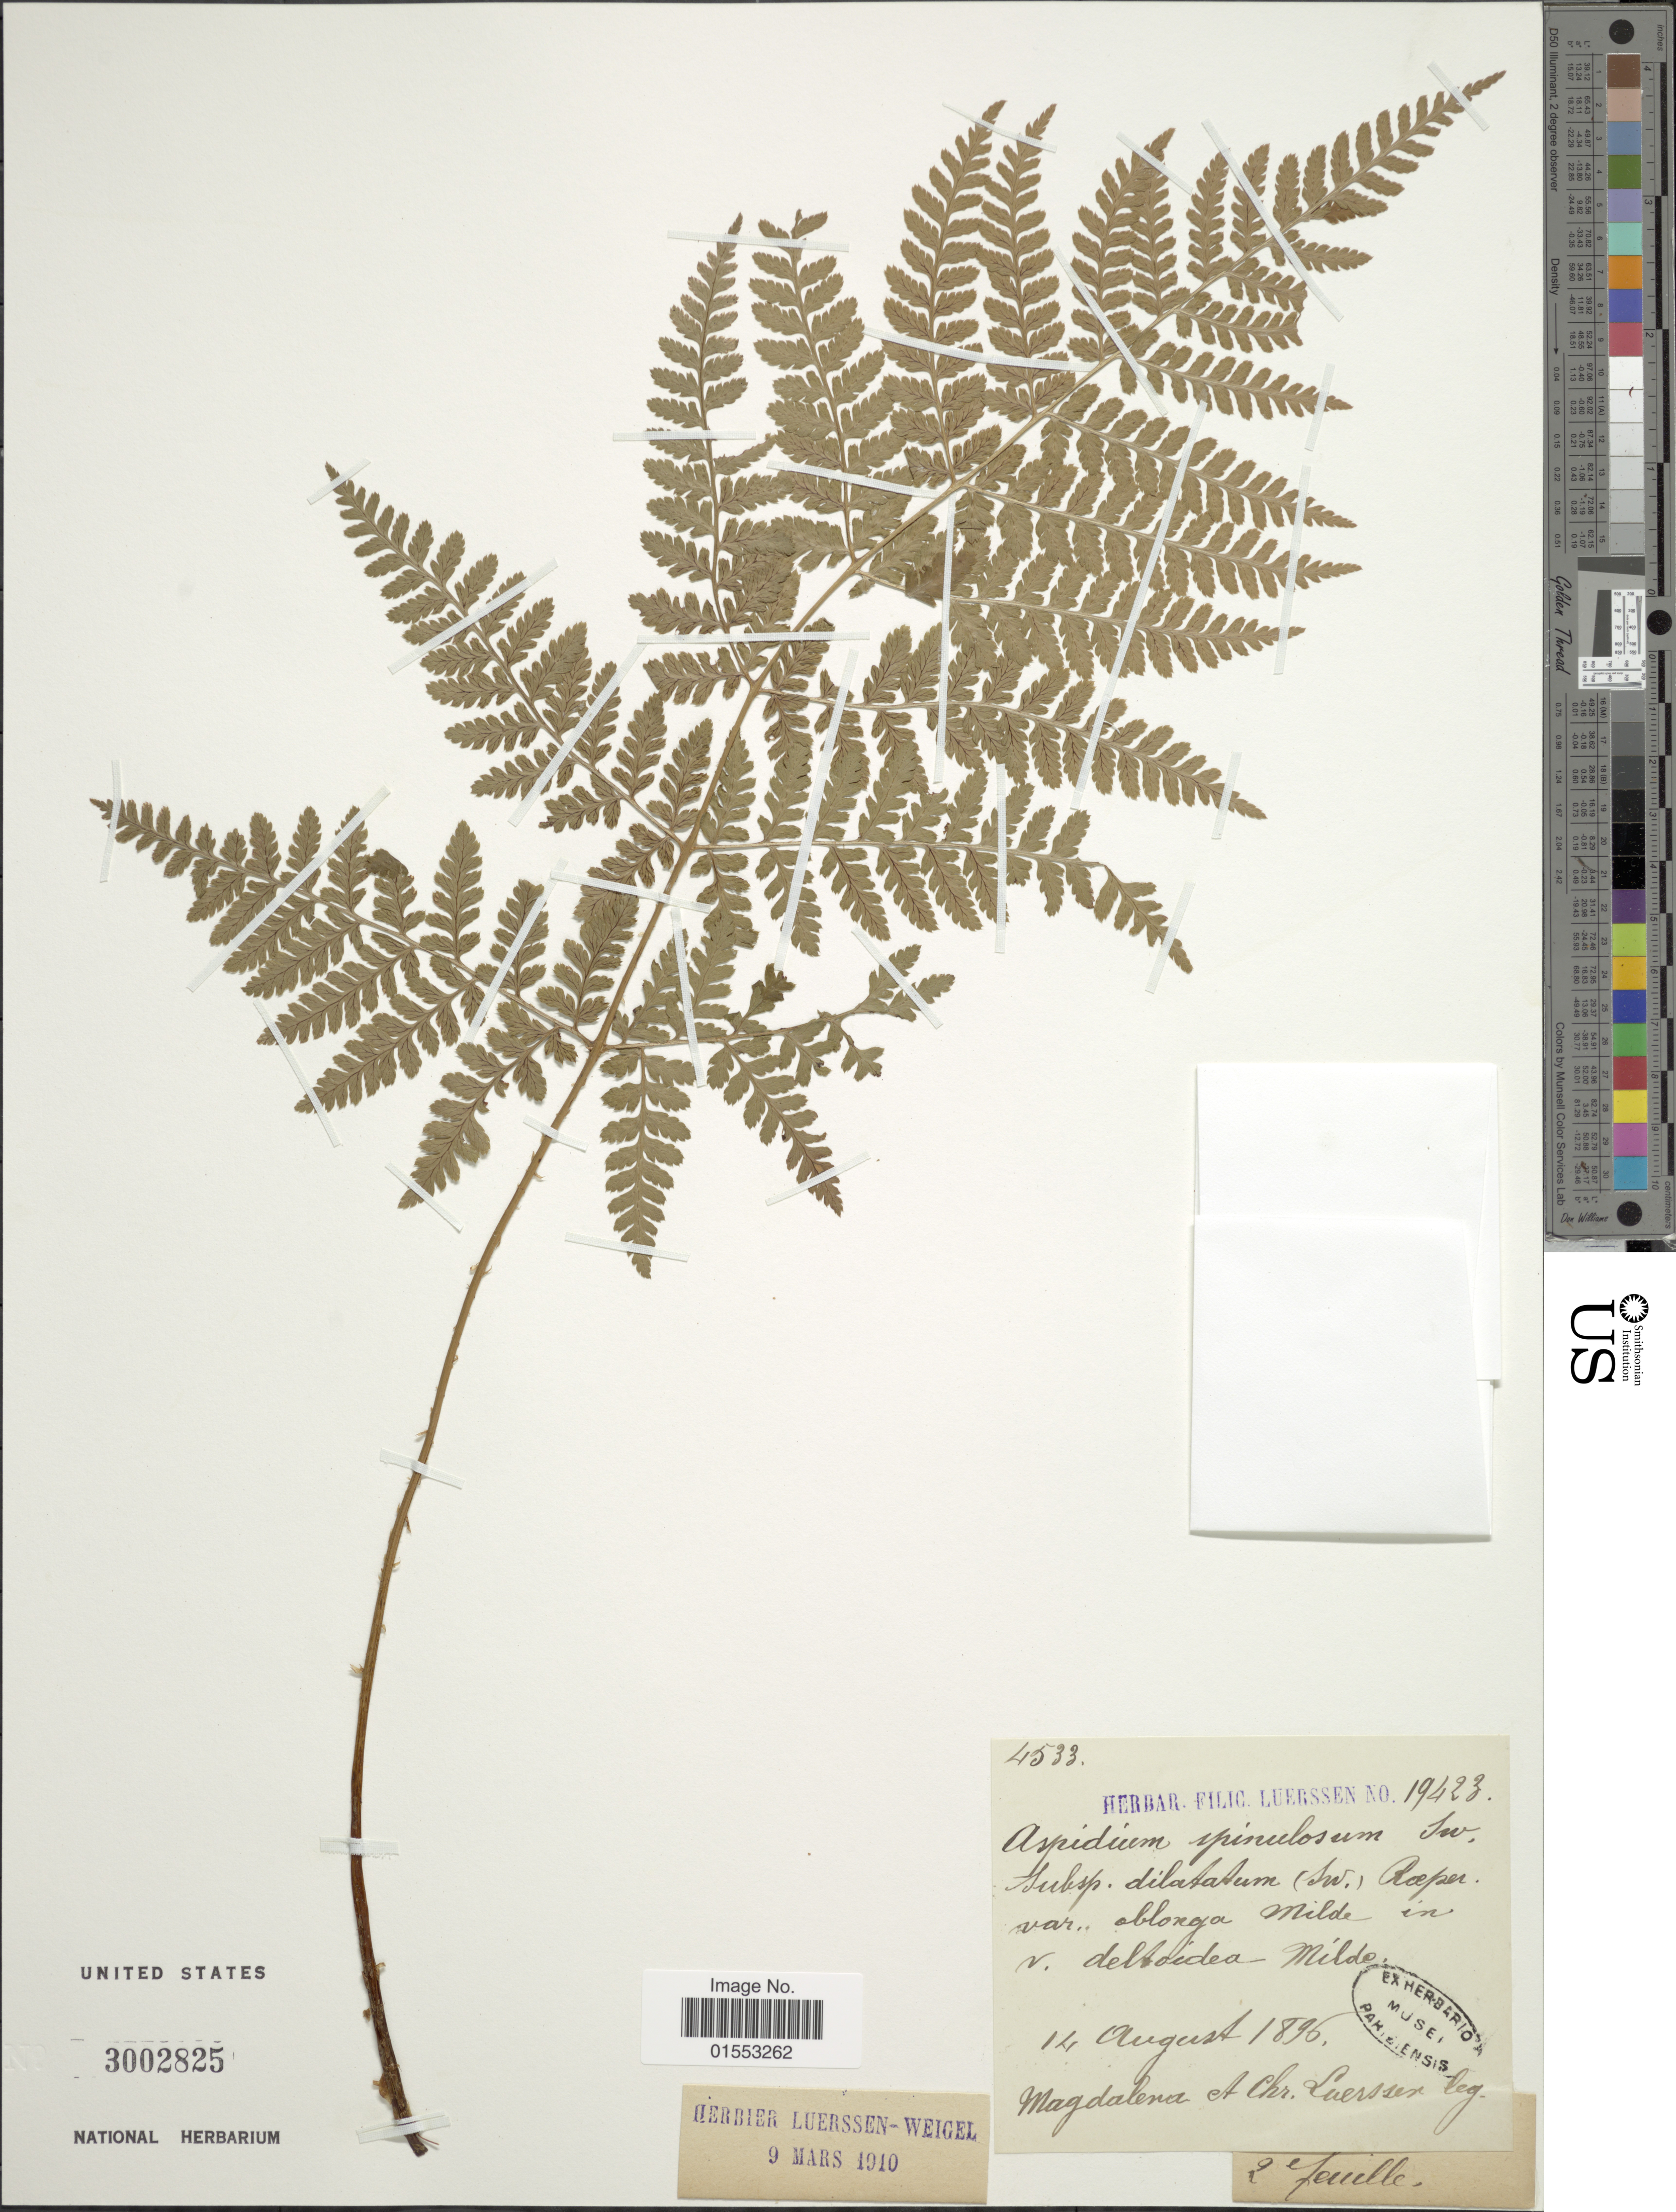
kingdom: Plantae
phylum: Tracheophyta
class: Polypodiopsida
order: Polypodiales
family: Dryopteridaceae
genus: Dryopteris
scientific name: Dryopteris dilatata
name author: (Hoffm.) A. Gray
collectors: M. Luerssen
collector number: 4533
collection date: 1896-08-17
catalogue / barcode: US 3002825